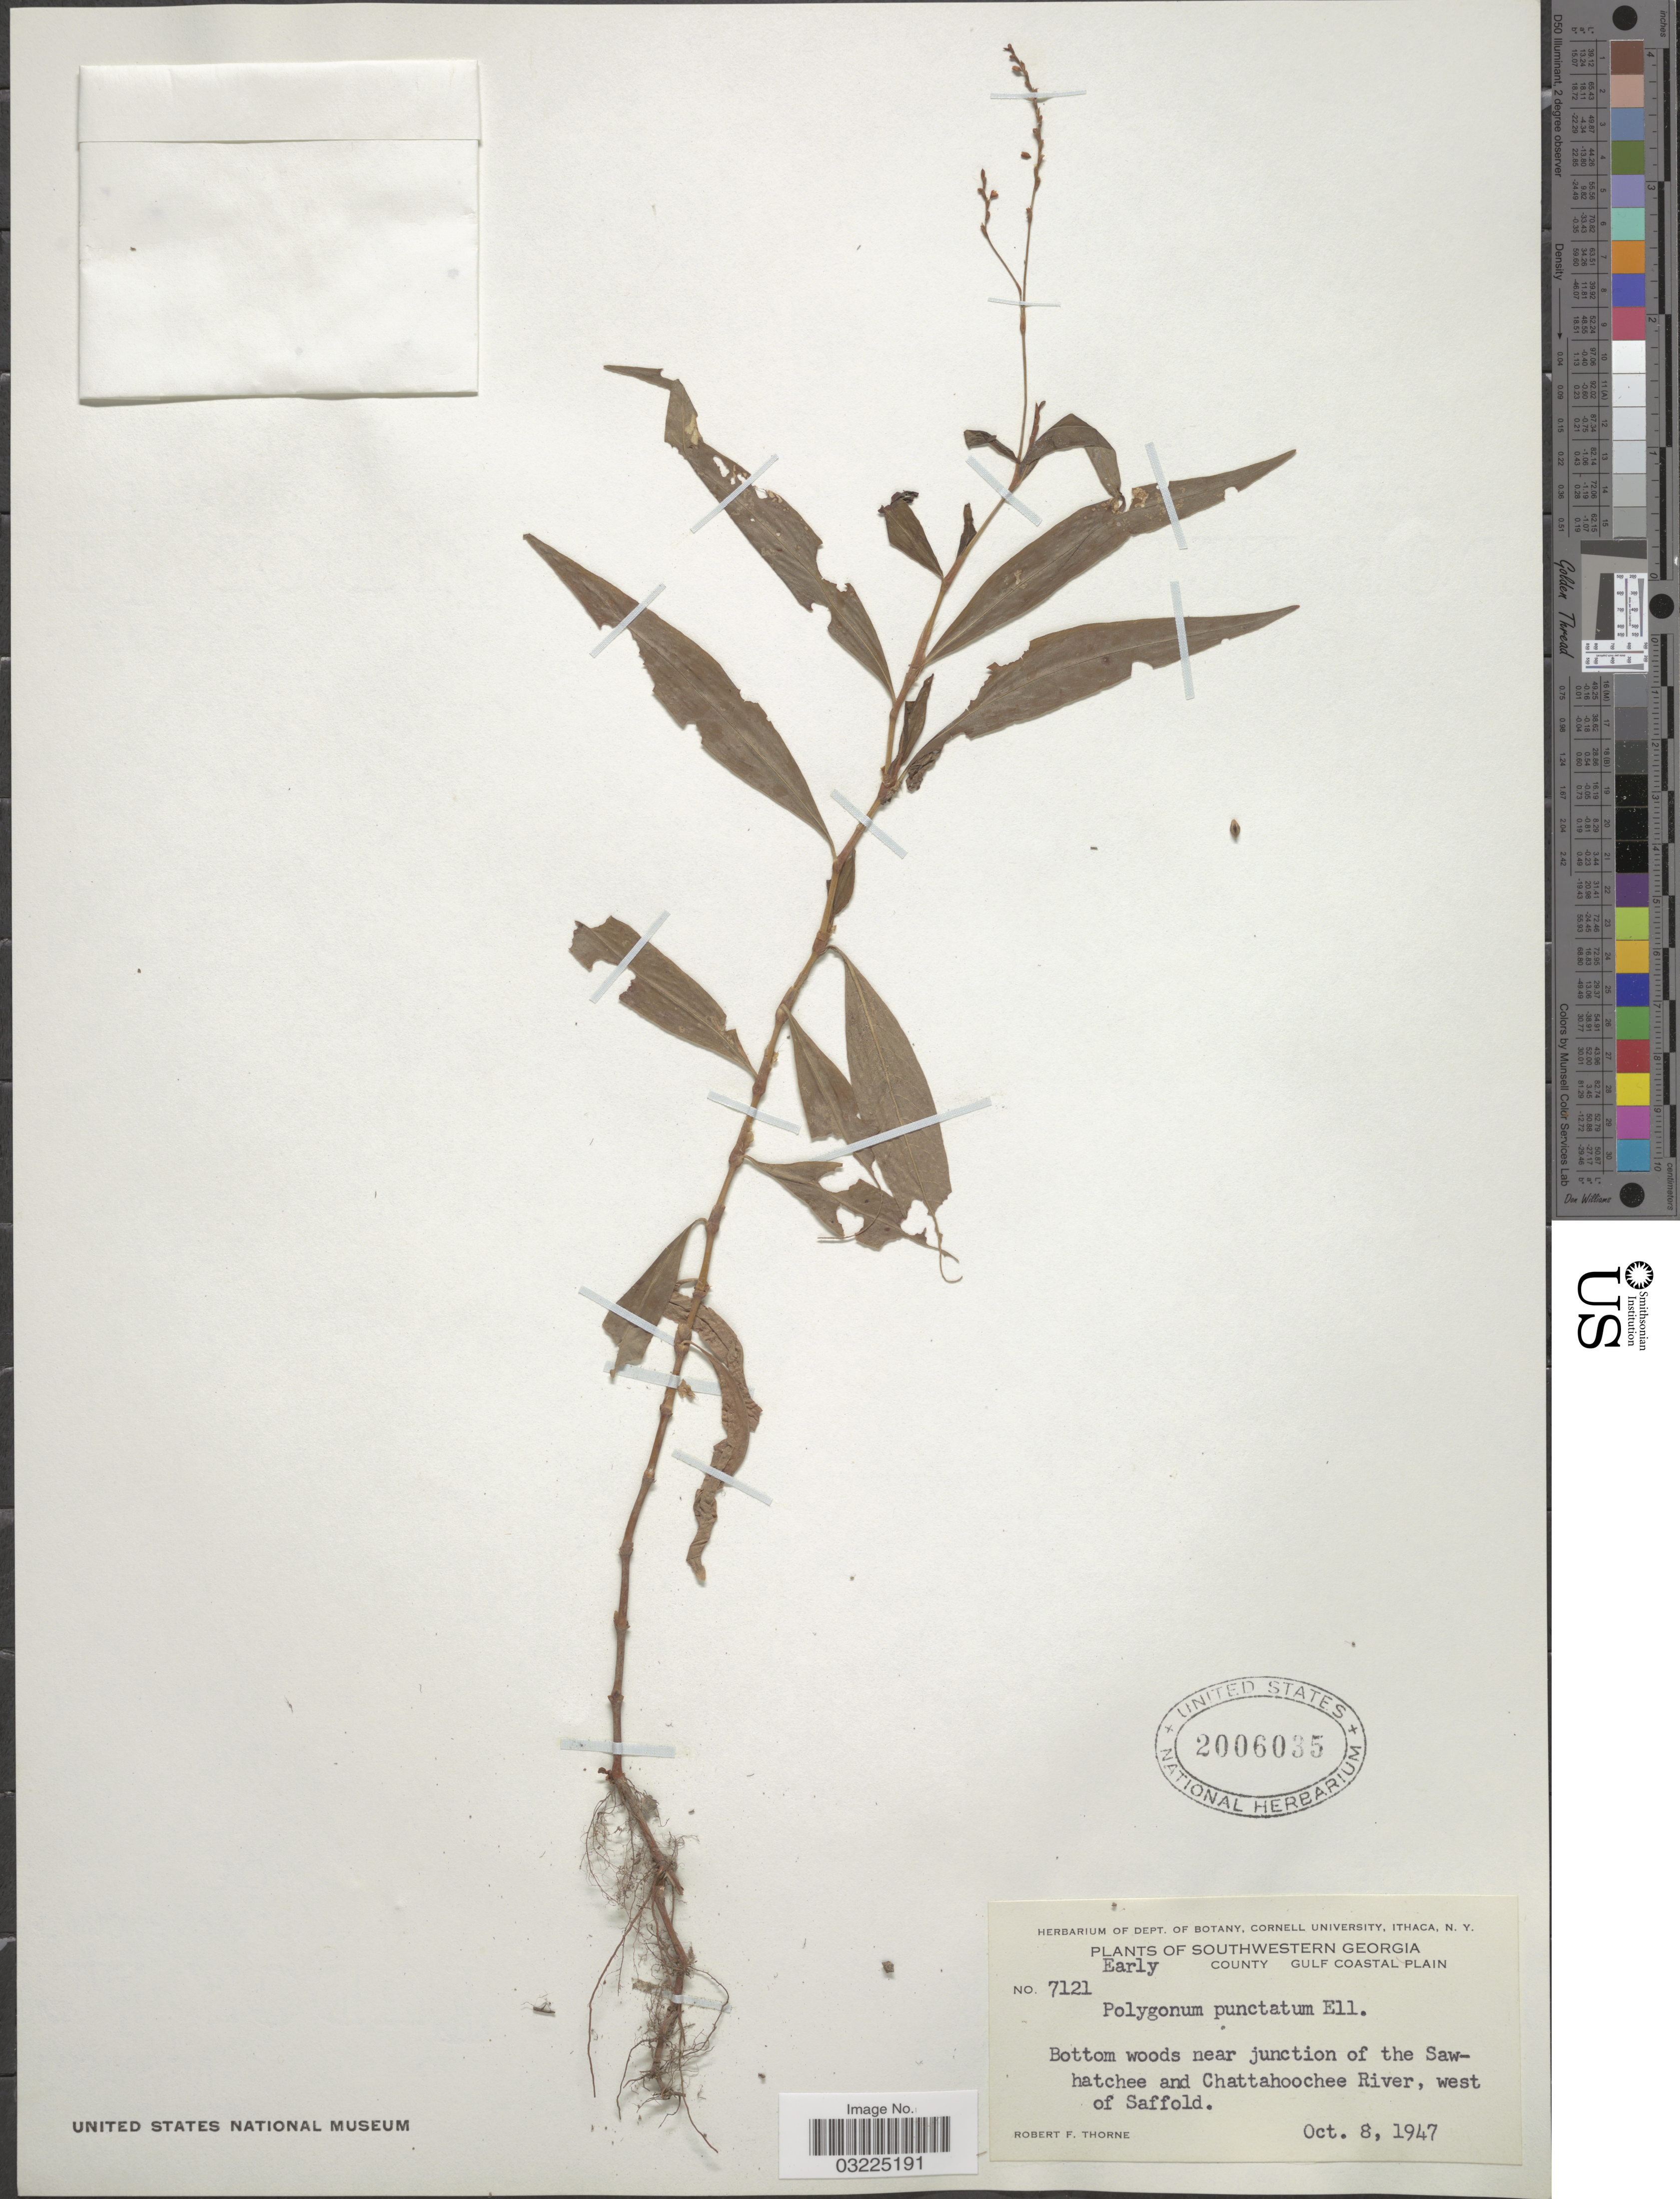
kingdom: Plantae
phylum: Tracheophyta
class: Magnoliopsida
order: Caryophyllales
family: Polygonaceae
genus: Persicaria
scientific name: Persicaria punctata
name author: (Elliott) Small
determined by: Atha, D. E.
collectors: R. F. Thorne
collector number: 7121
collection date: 1947-10-08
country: United States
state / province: Georgia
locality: Southwestern Georgia, Early County, Gulf Coastal Plain, Bottom woods near junction of the Sawhatchee and Chattahoochee River, west of Saffold.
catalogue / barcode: US 2006035